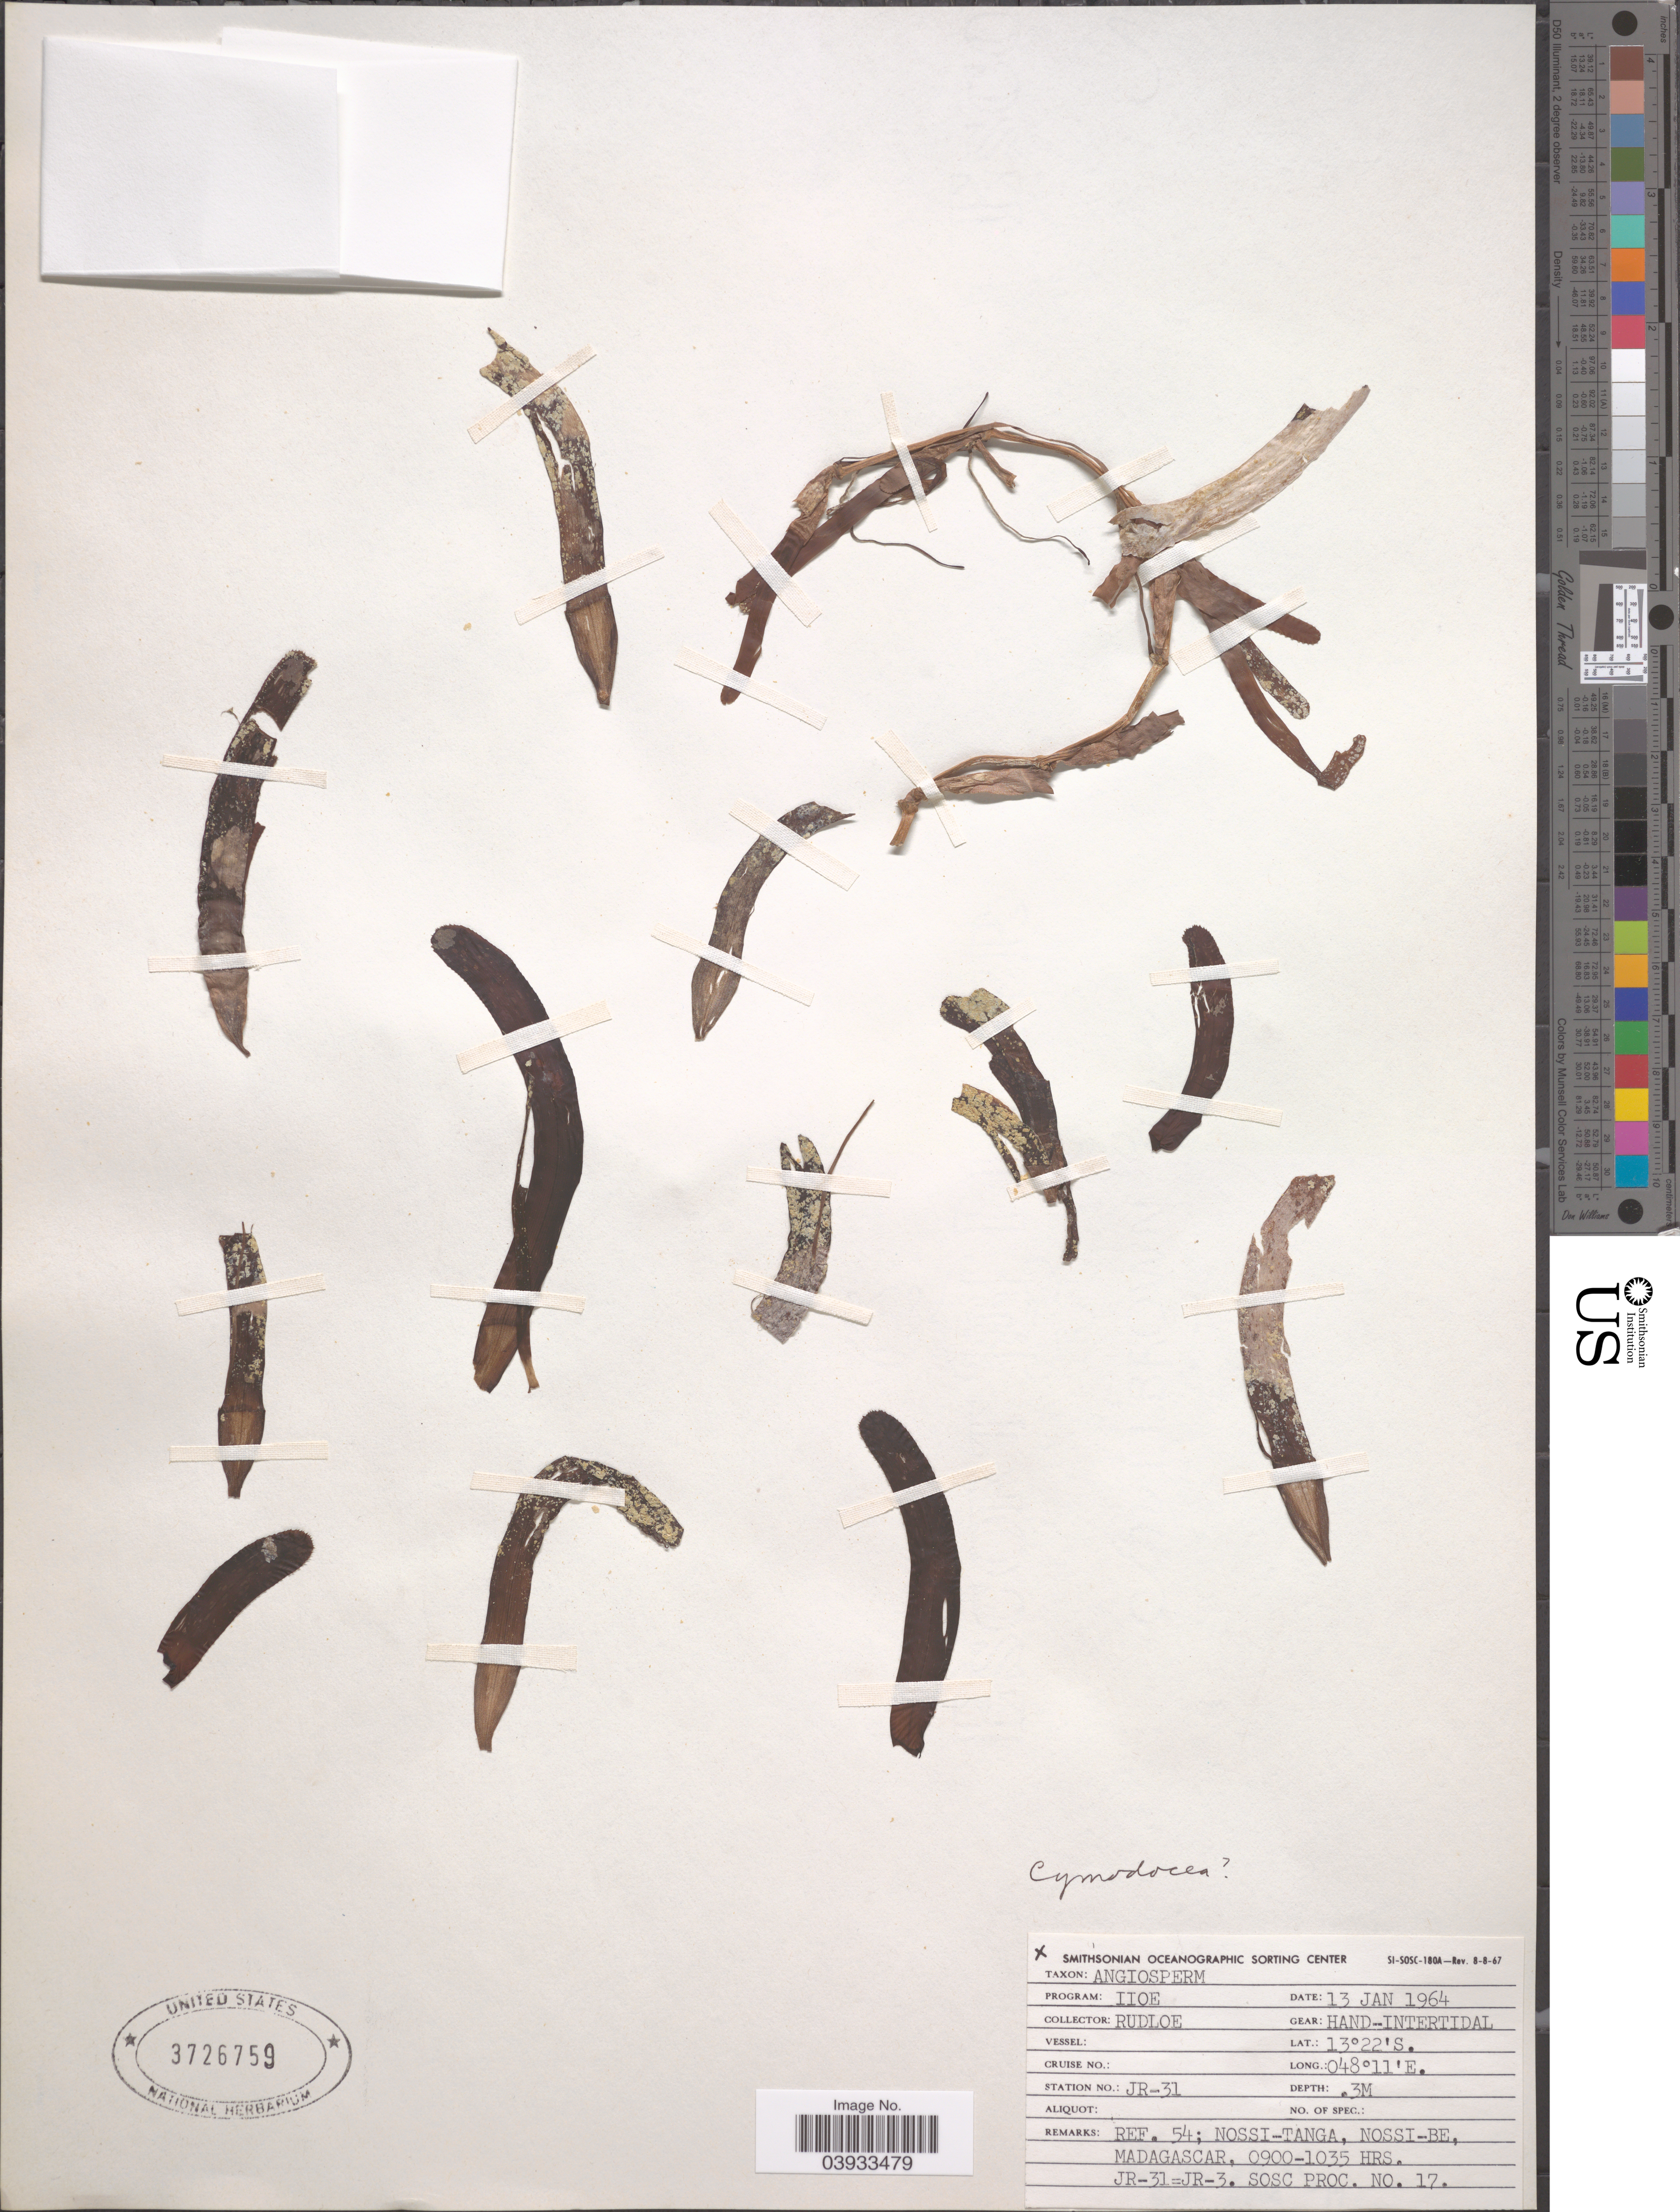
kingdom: Plantae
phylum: Tracheophyta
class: Liliopsida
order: Alismatales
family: Cymodoceaceae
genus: Cymodocea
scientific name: Cymodocea sp.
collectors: Rudloe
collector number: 17?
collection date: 1964-01-13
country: Madagascar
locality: Station No.: JR-31. Ref. 54; Nossi-Tanga, Nossi-Be, 0900-1035 Hrs.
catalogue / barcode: US 3726759